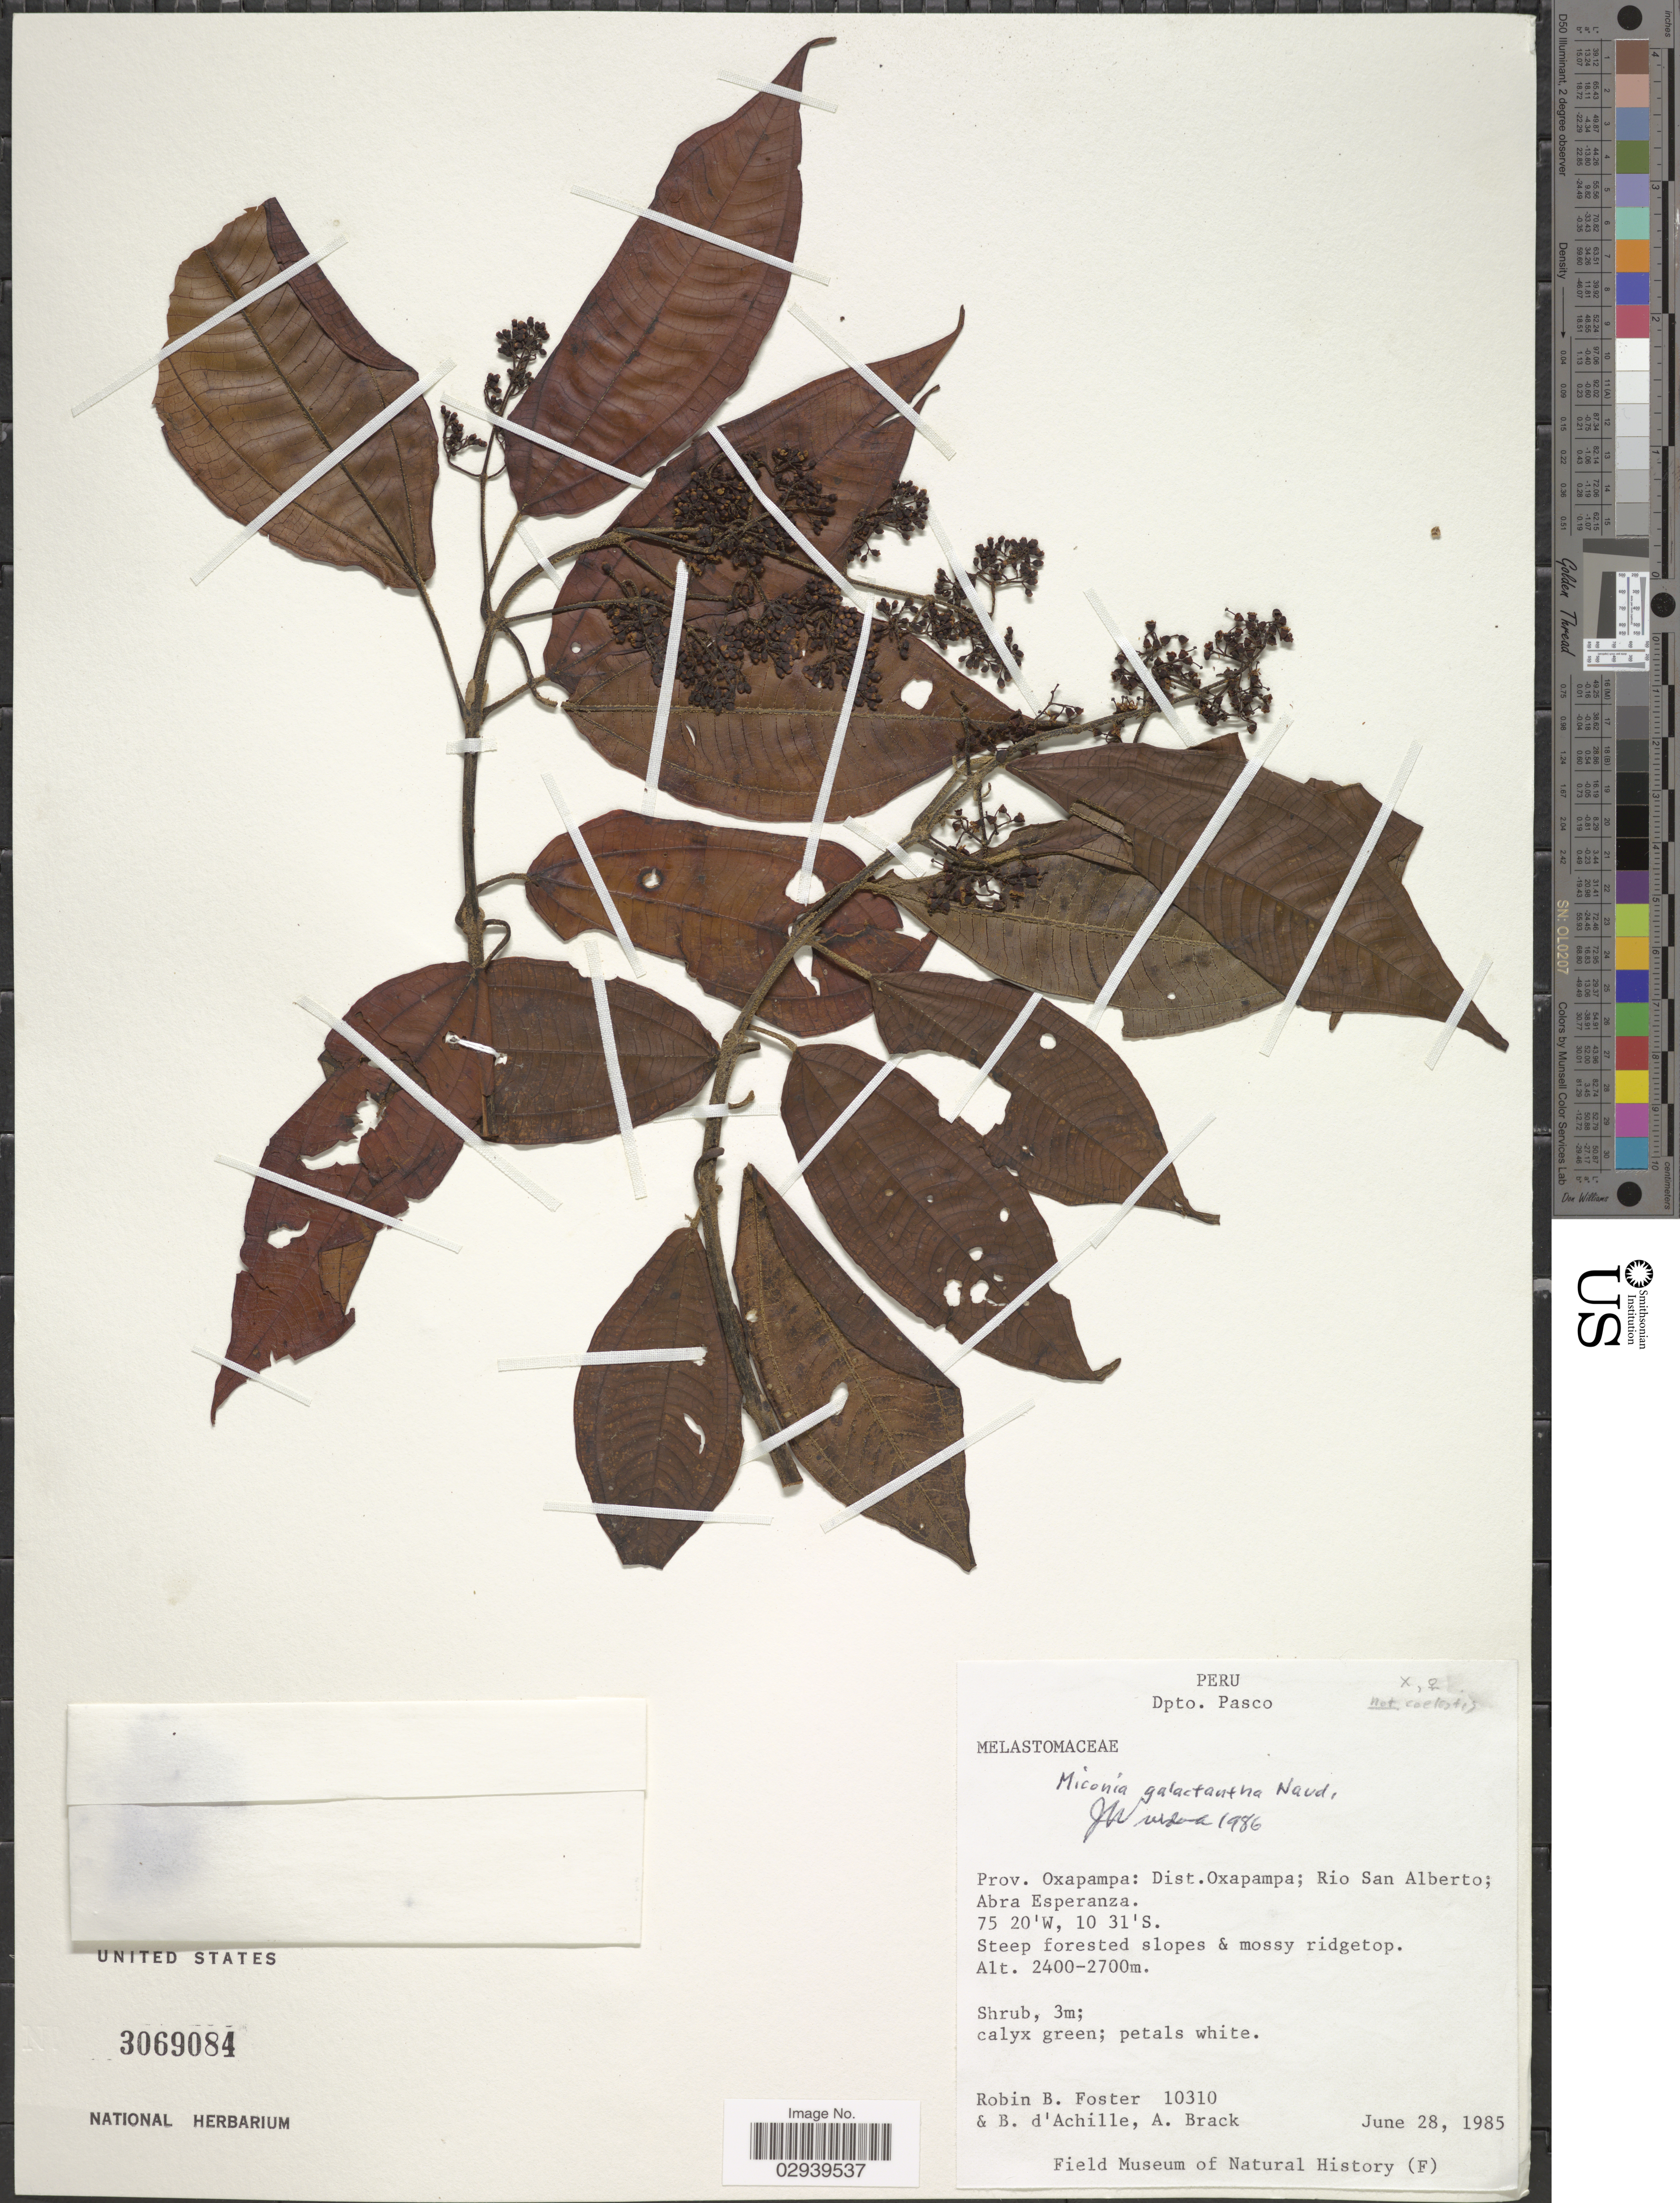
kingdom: Plantae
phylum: Tracheophyta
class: Magnoliopsida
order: Myrtales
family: Melastomataceae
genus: Miconia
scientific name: Miconia galactantha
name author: Naudin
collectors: R. B. Foster, B. d'Achille & A. Brack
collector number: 10310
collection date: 1985-06-28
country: Peru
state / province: Pasco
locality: Dpto. Pasco. Prov. Oxapampa; Rio San Alberto; Abra Esperanza.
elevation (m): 2400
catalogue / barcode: US 3069084